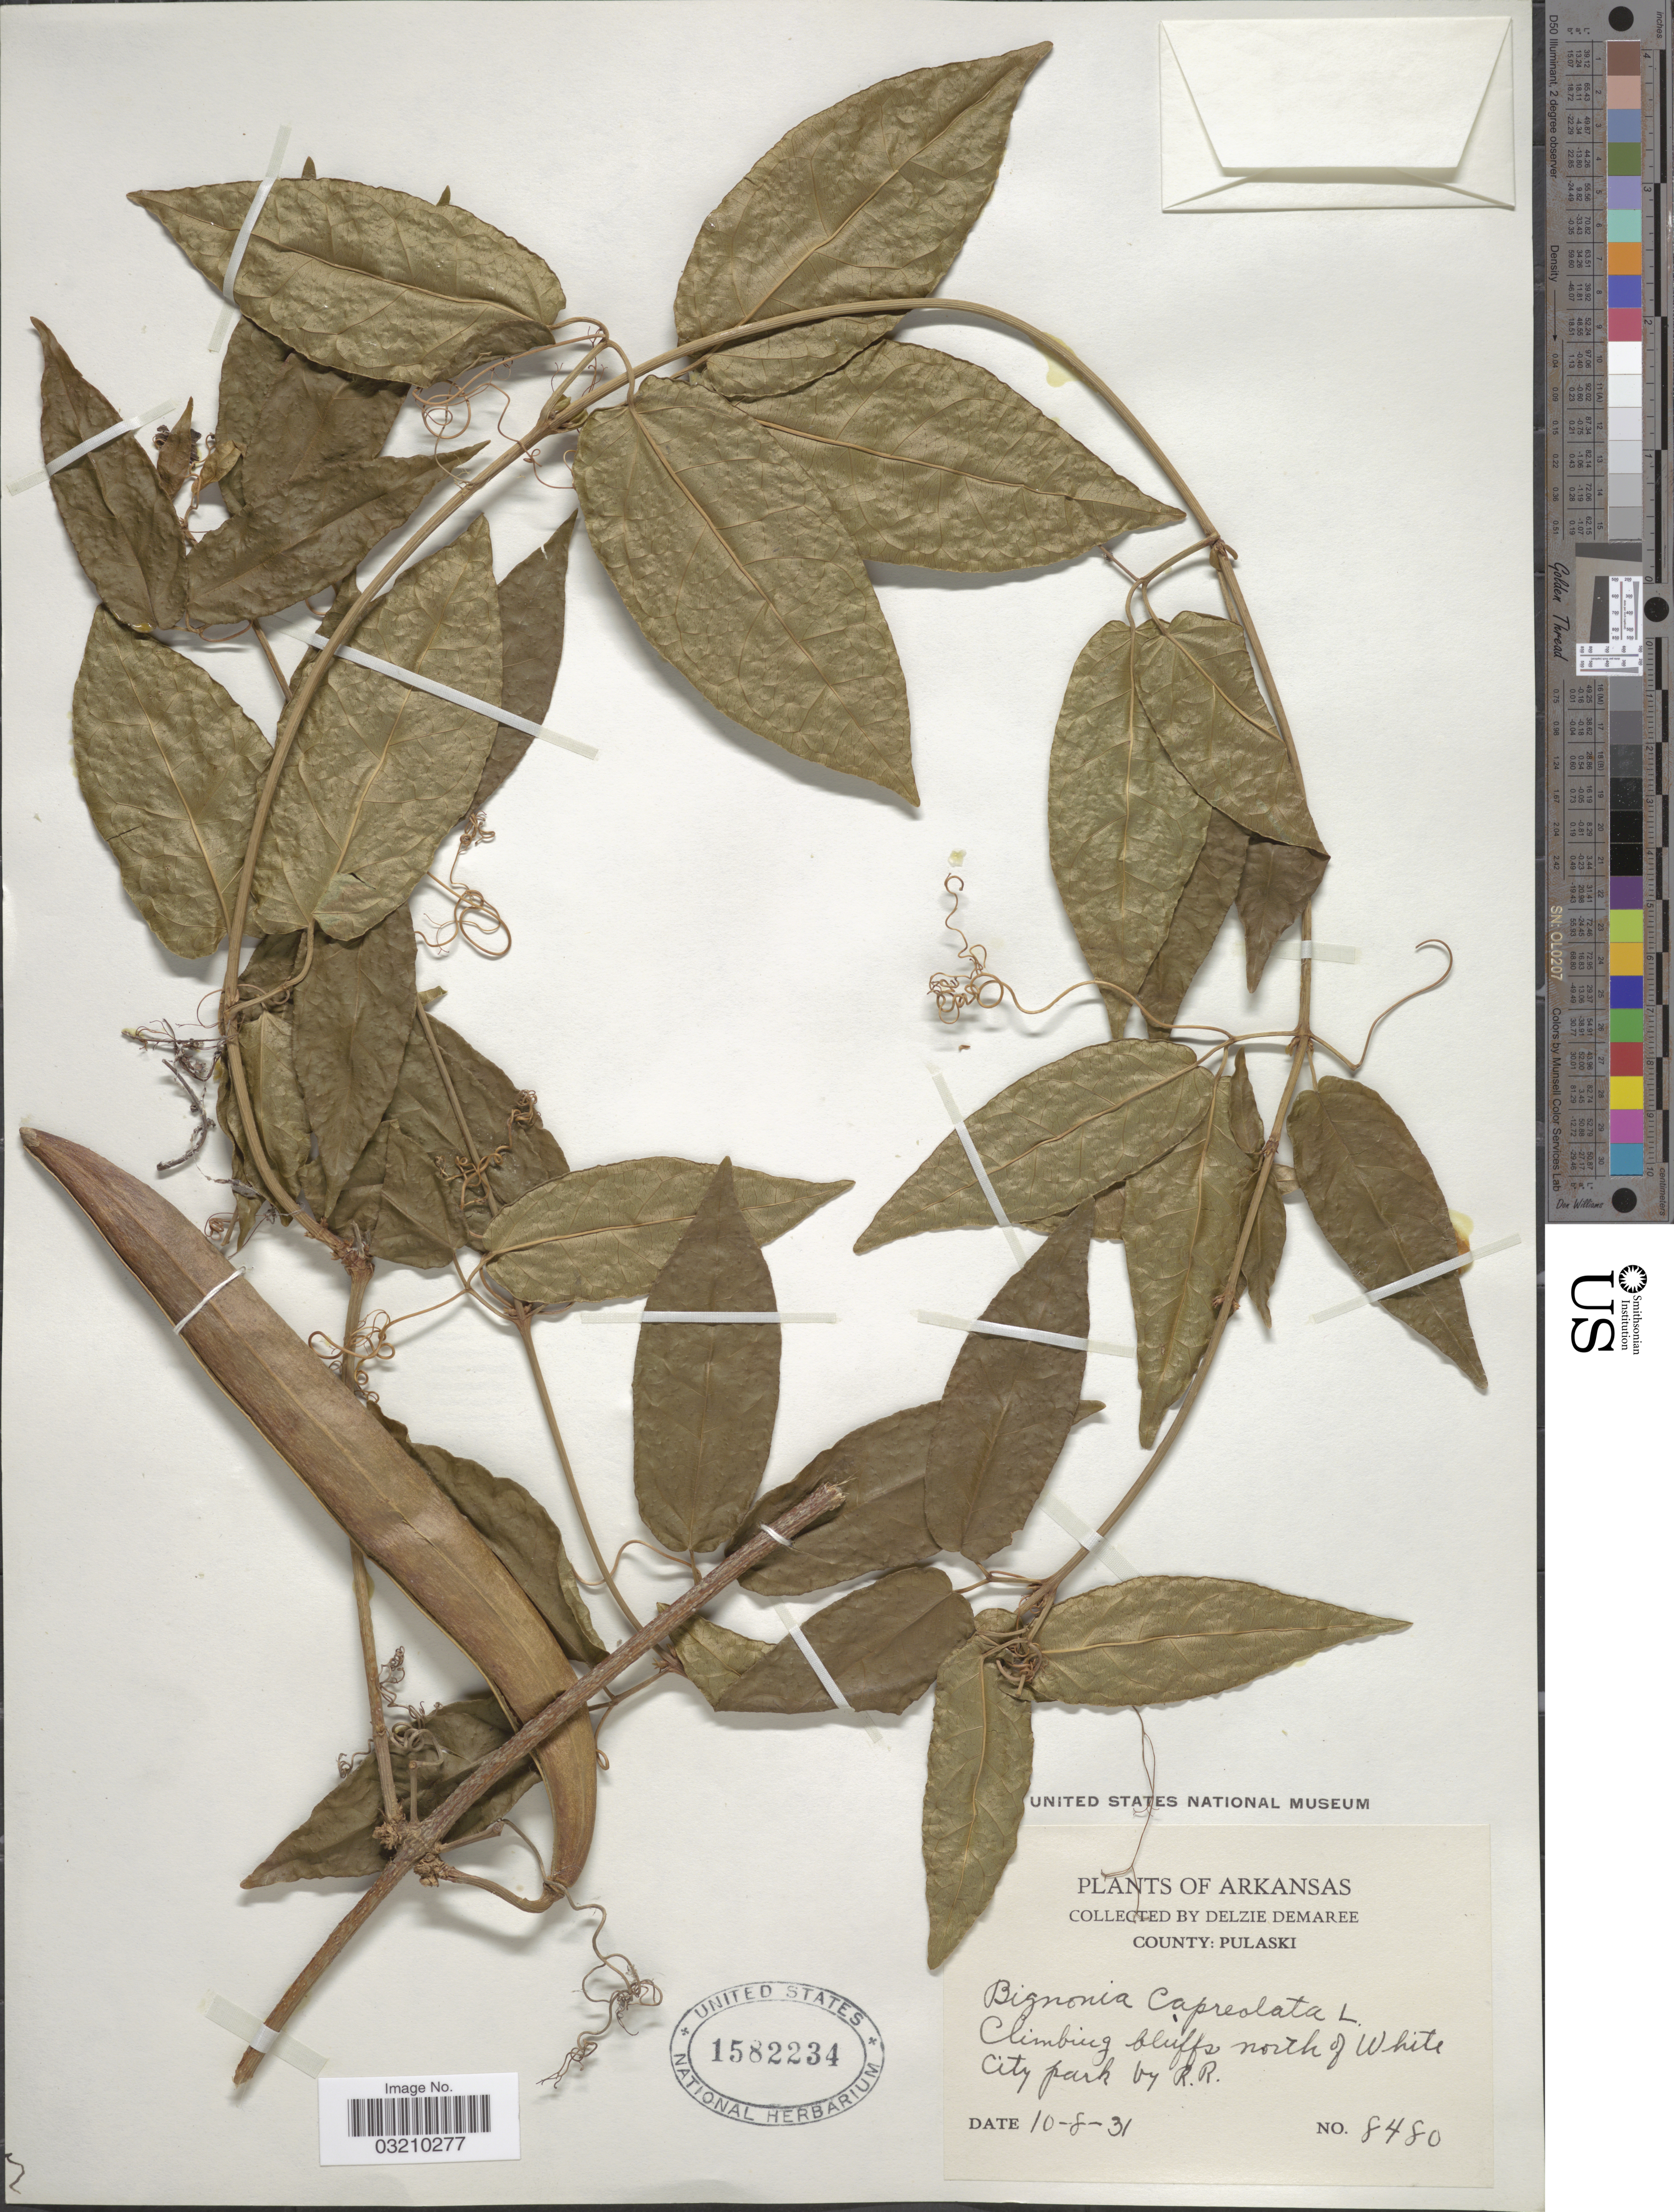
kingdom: Plantae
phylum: Tracheophyta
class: Magnoliopsida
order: Lamiales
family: Bignoniaceae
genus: Bignonia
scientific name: Bignonia capreolata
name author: L.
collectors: D. Damaree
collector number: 8480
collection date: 1931-10-08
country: United States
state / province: Arkansas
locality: County: Pulaski. Climbing bluffs north of White City park by R. R.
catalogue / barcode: US 1582234